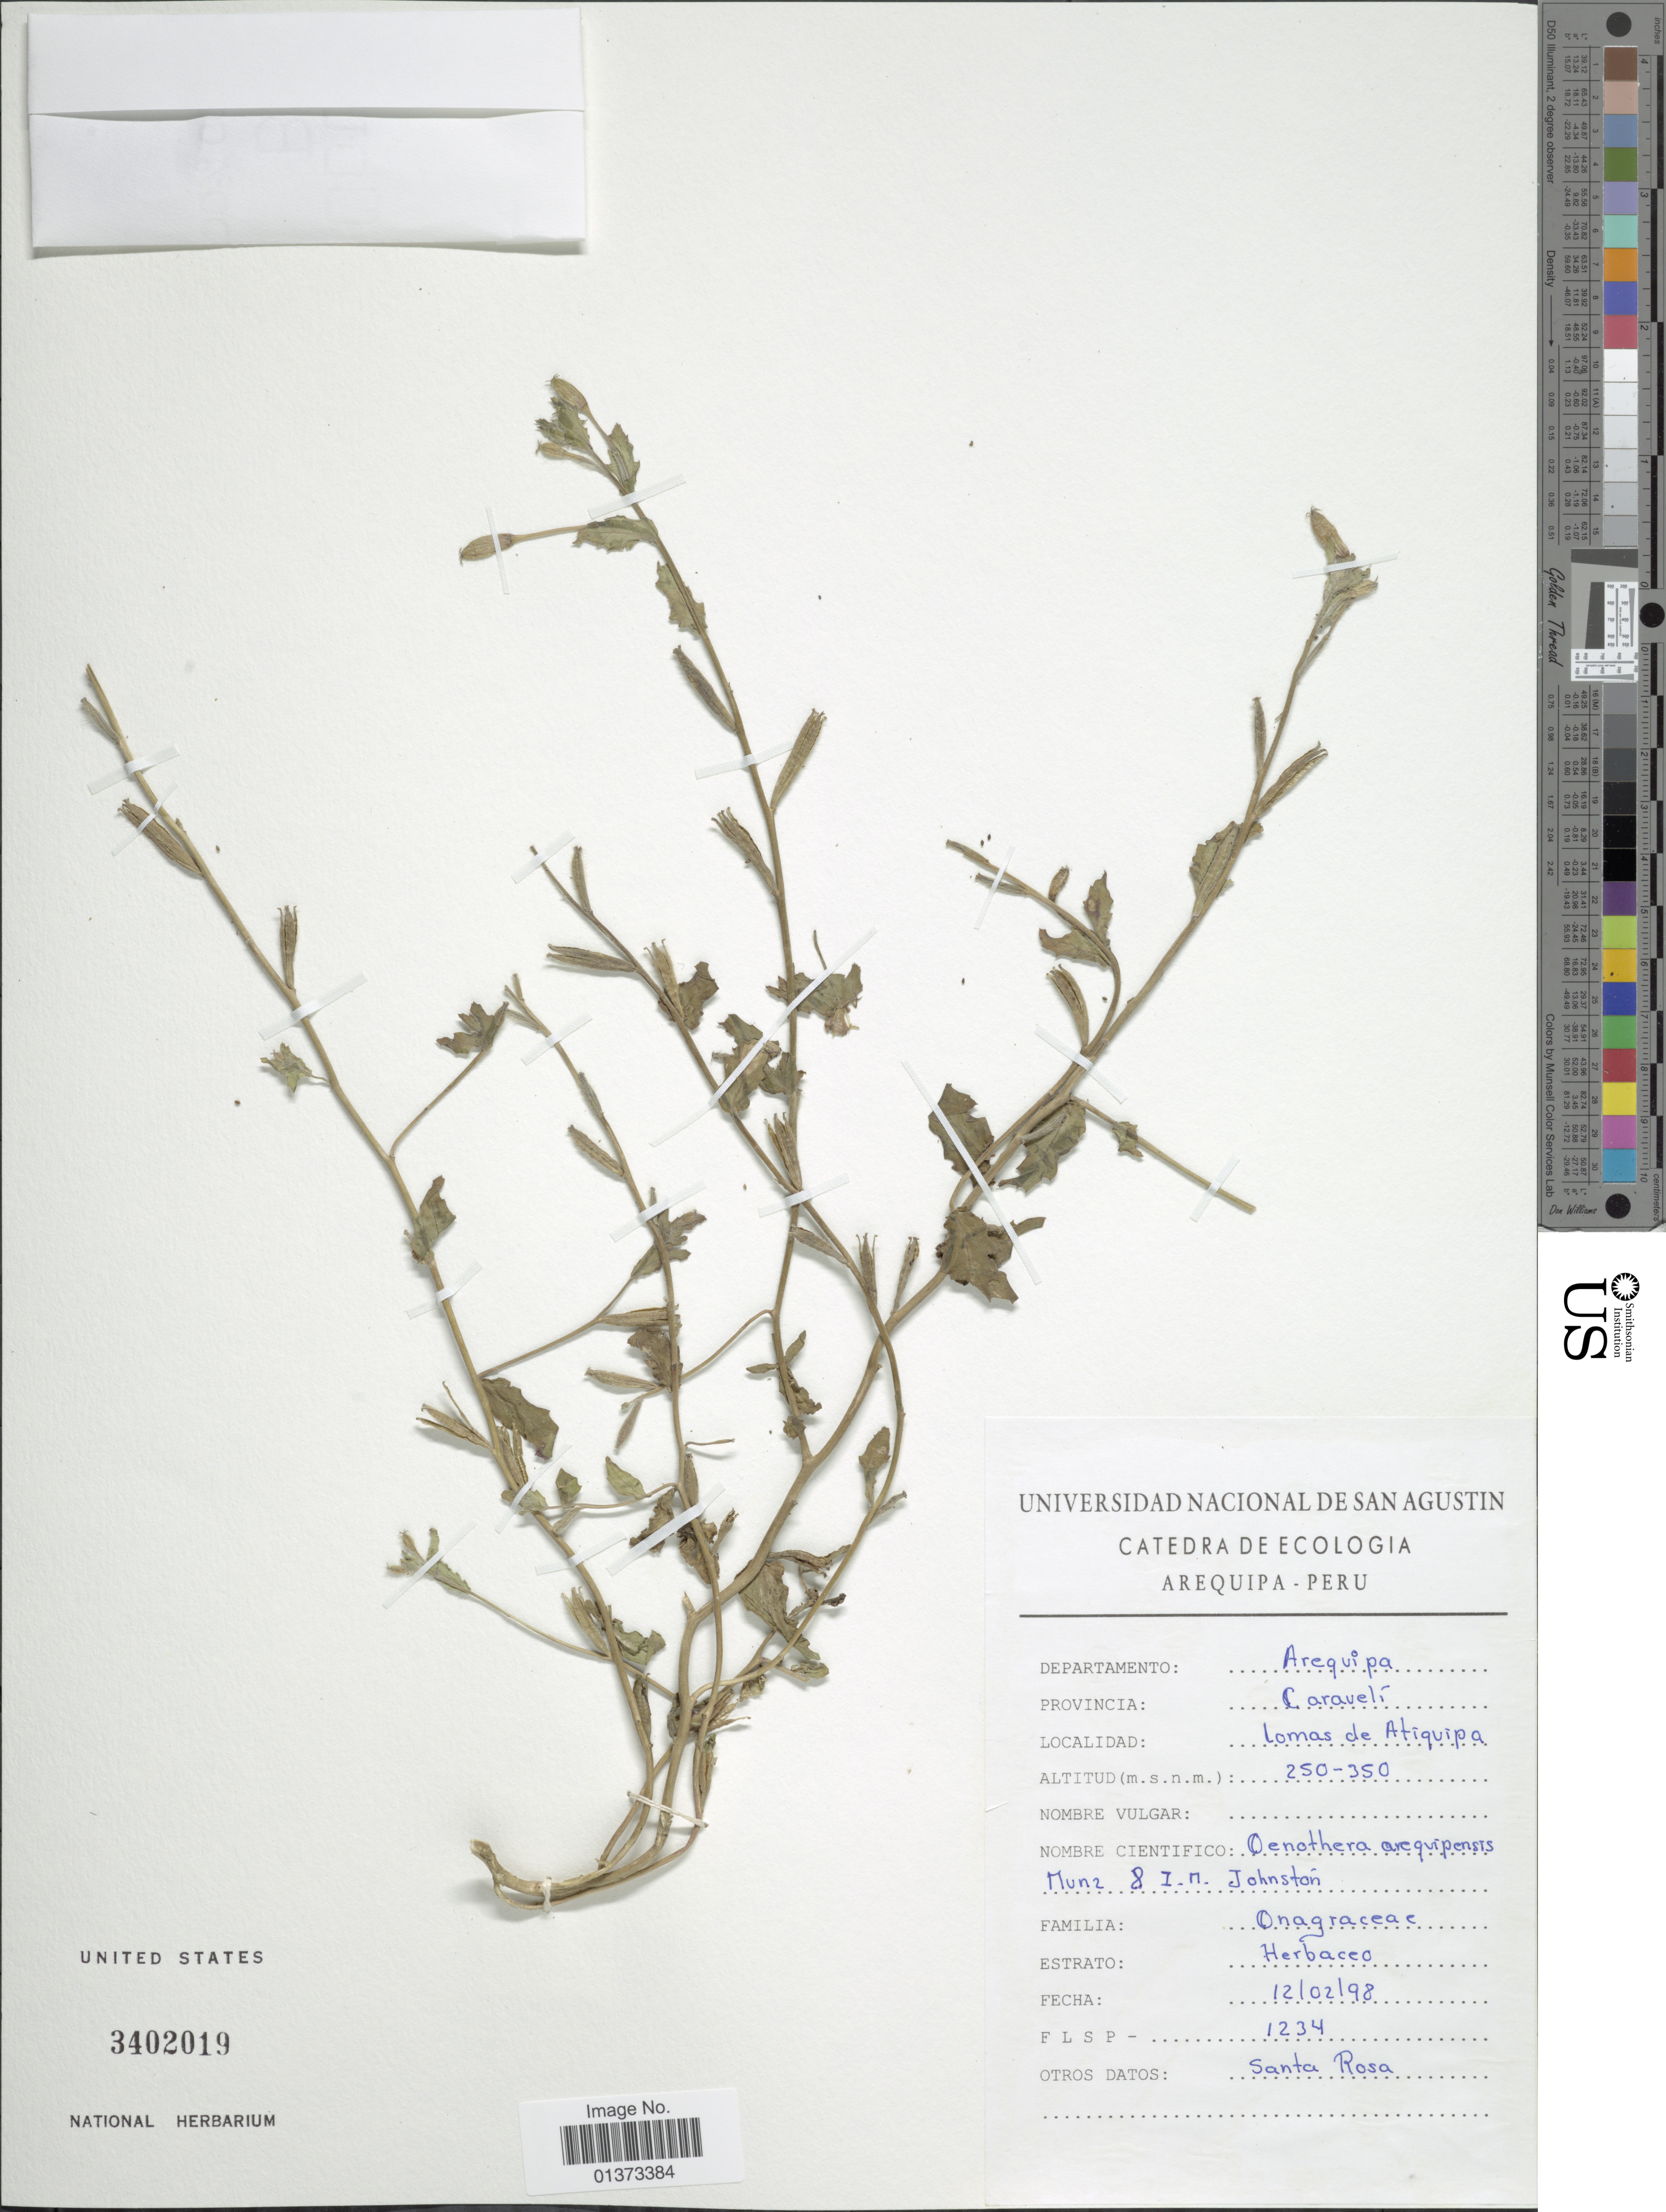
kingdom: Plantae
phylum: Tracheophyta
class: Magnoliopsida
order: Myrtales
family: Onagraceae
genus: Oenothera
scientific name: Oenothera arequipensis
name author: Munz & I.M. Johnst.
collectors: I.M. Johnston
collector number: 1234*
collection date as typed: Transcribed d/m/y: 12/2/98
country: Peru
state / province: Arequipa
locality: Provincia Caravelí, lomas de Atiquipa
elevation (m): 250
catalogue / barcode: US 3402019